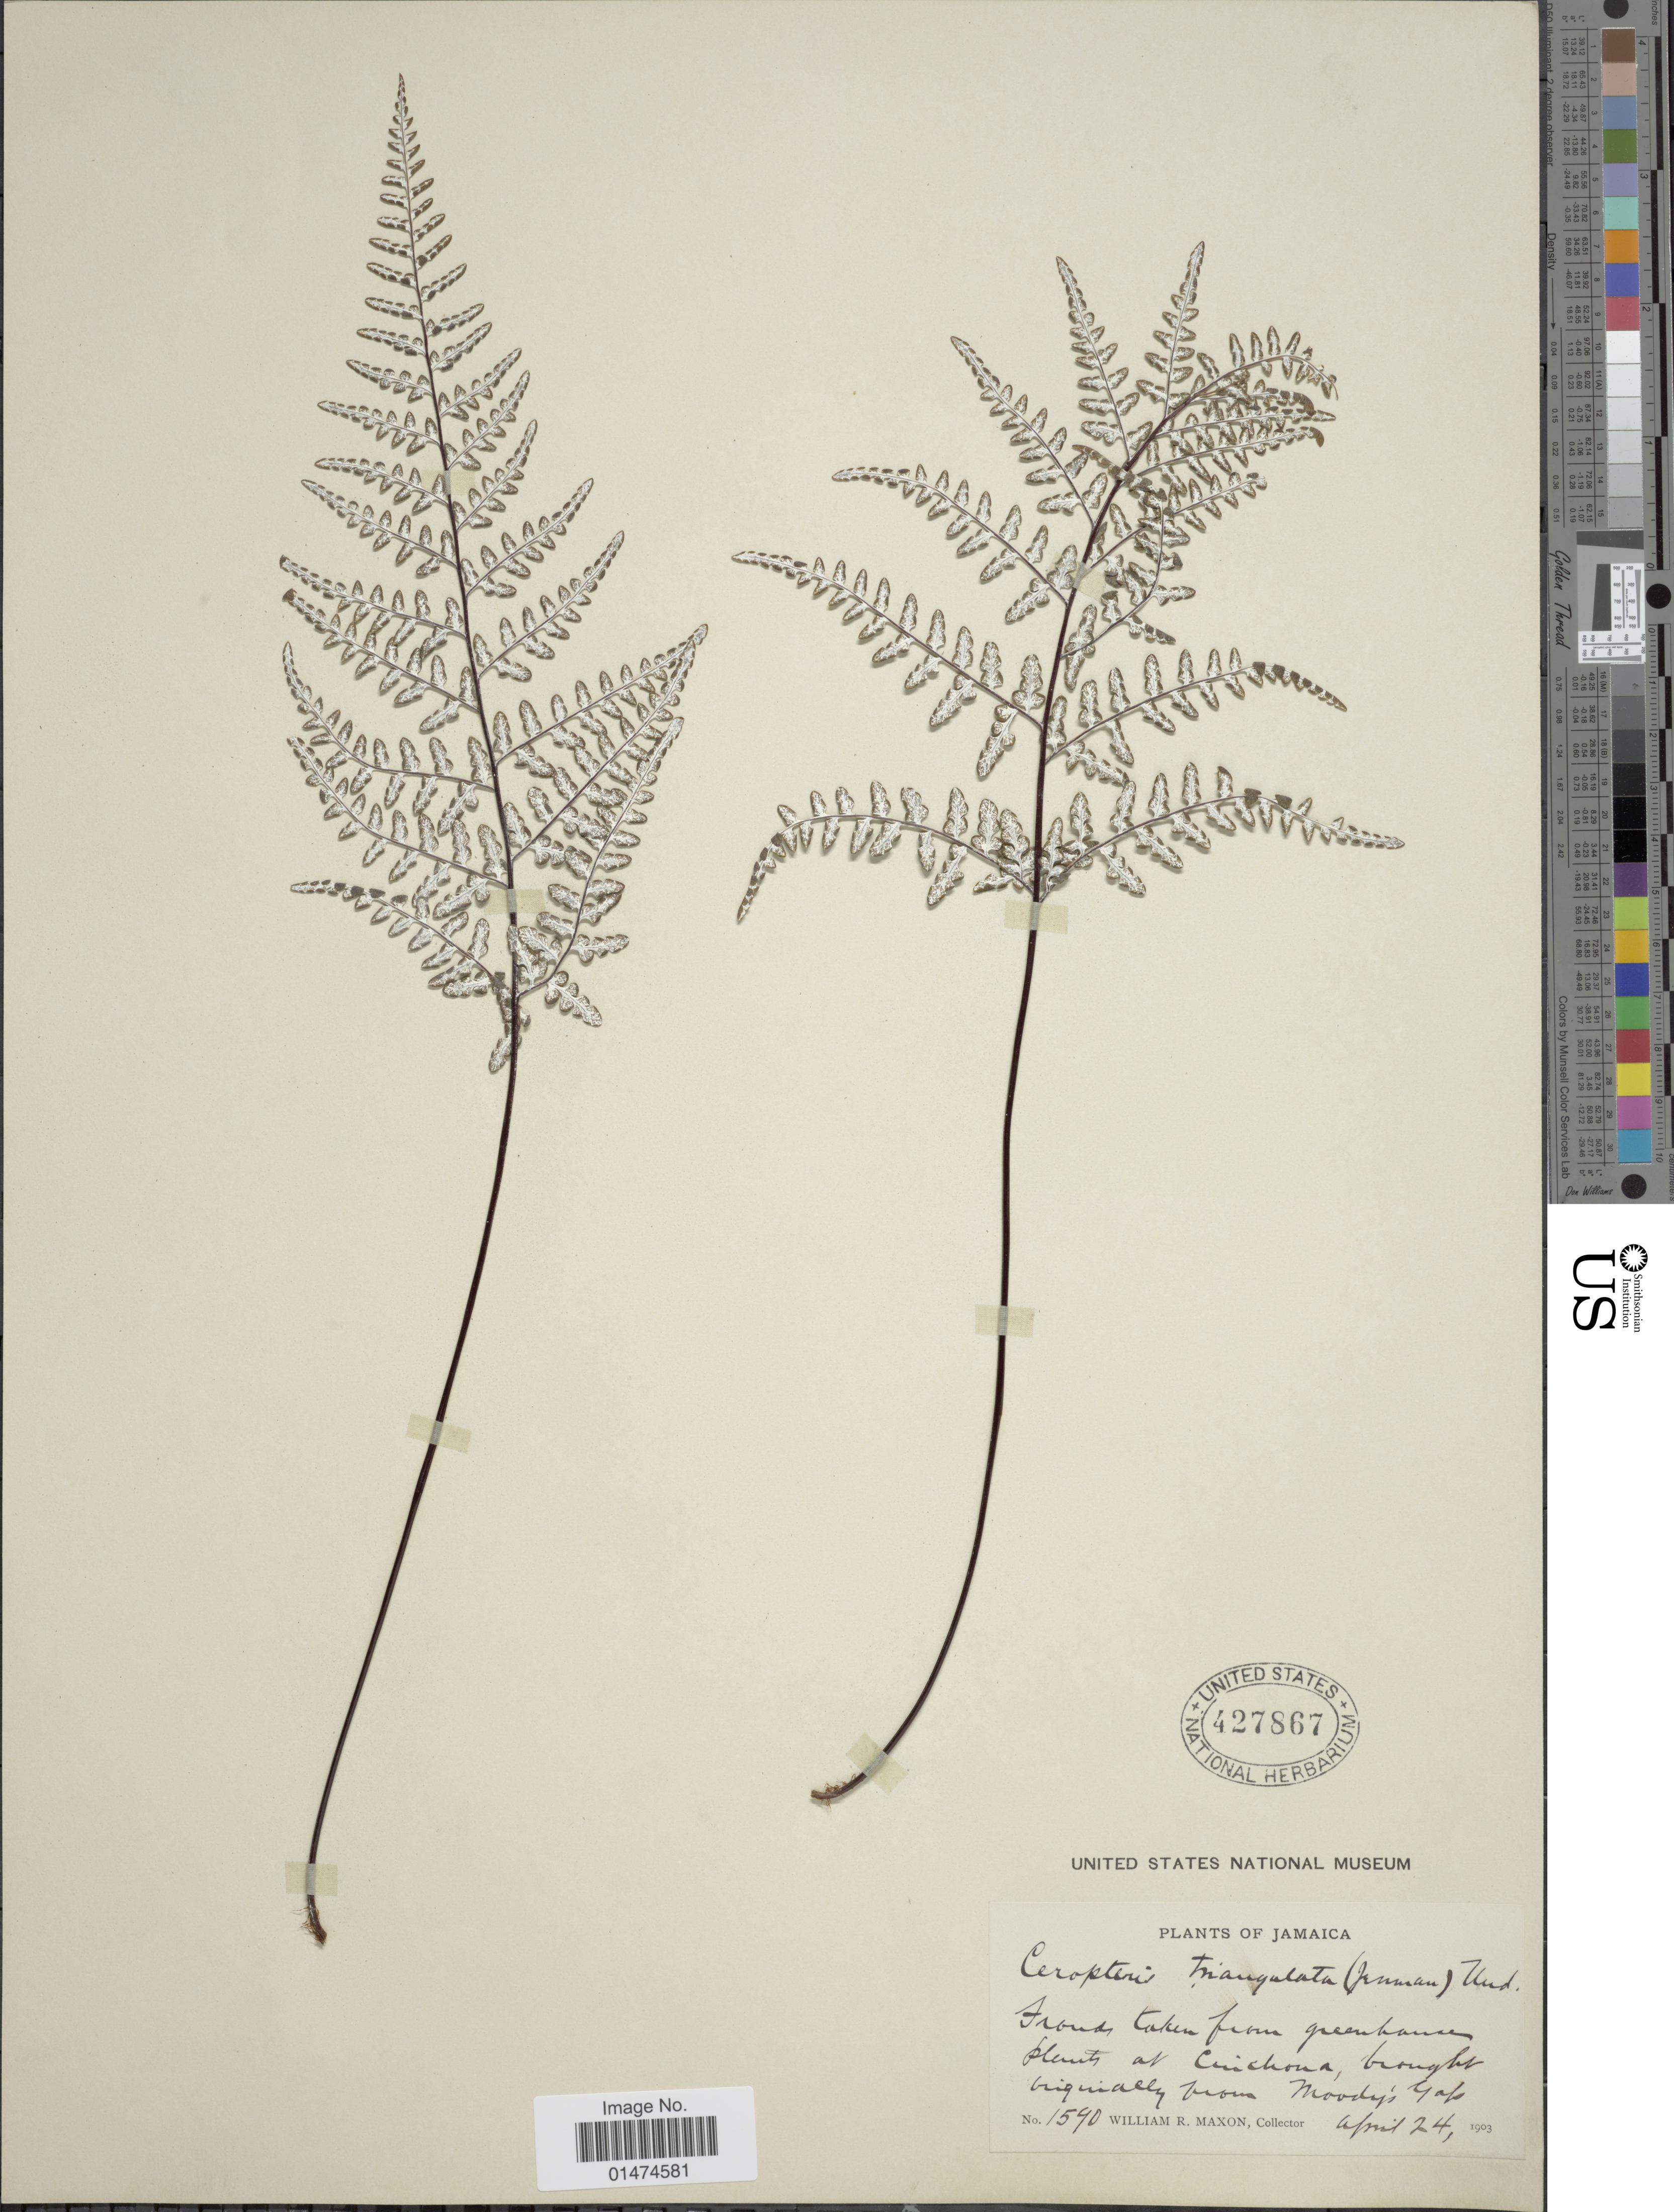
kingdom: Plantae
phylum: Tracheophyta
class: Polypodiopsida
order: Polypodiales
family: Pteridaceae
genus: Pityrogramma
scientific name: Pityrogramma triangulata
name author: (Jenman) Maxon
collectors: W. R. Maxon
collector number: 1590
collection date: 1903-04-24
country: Jamaica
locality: Jamaica, Moody's Gap.Cinchona.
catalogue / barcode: US 427867